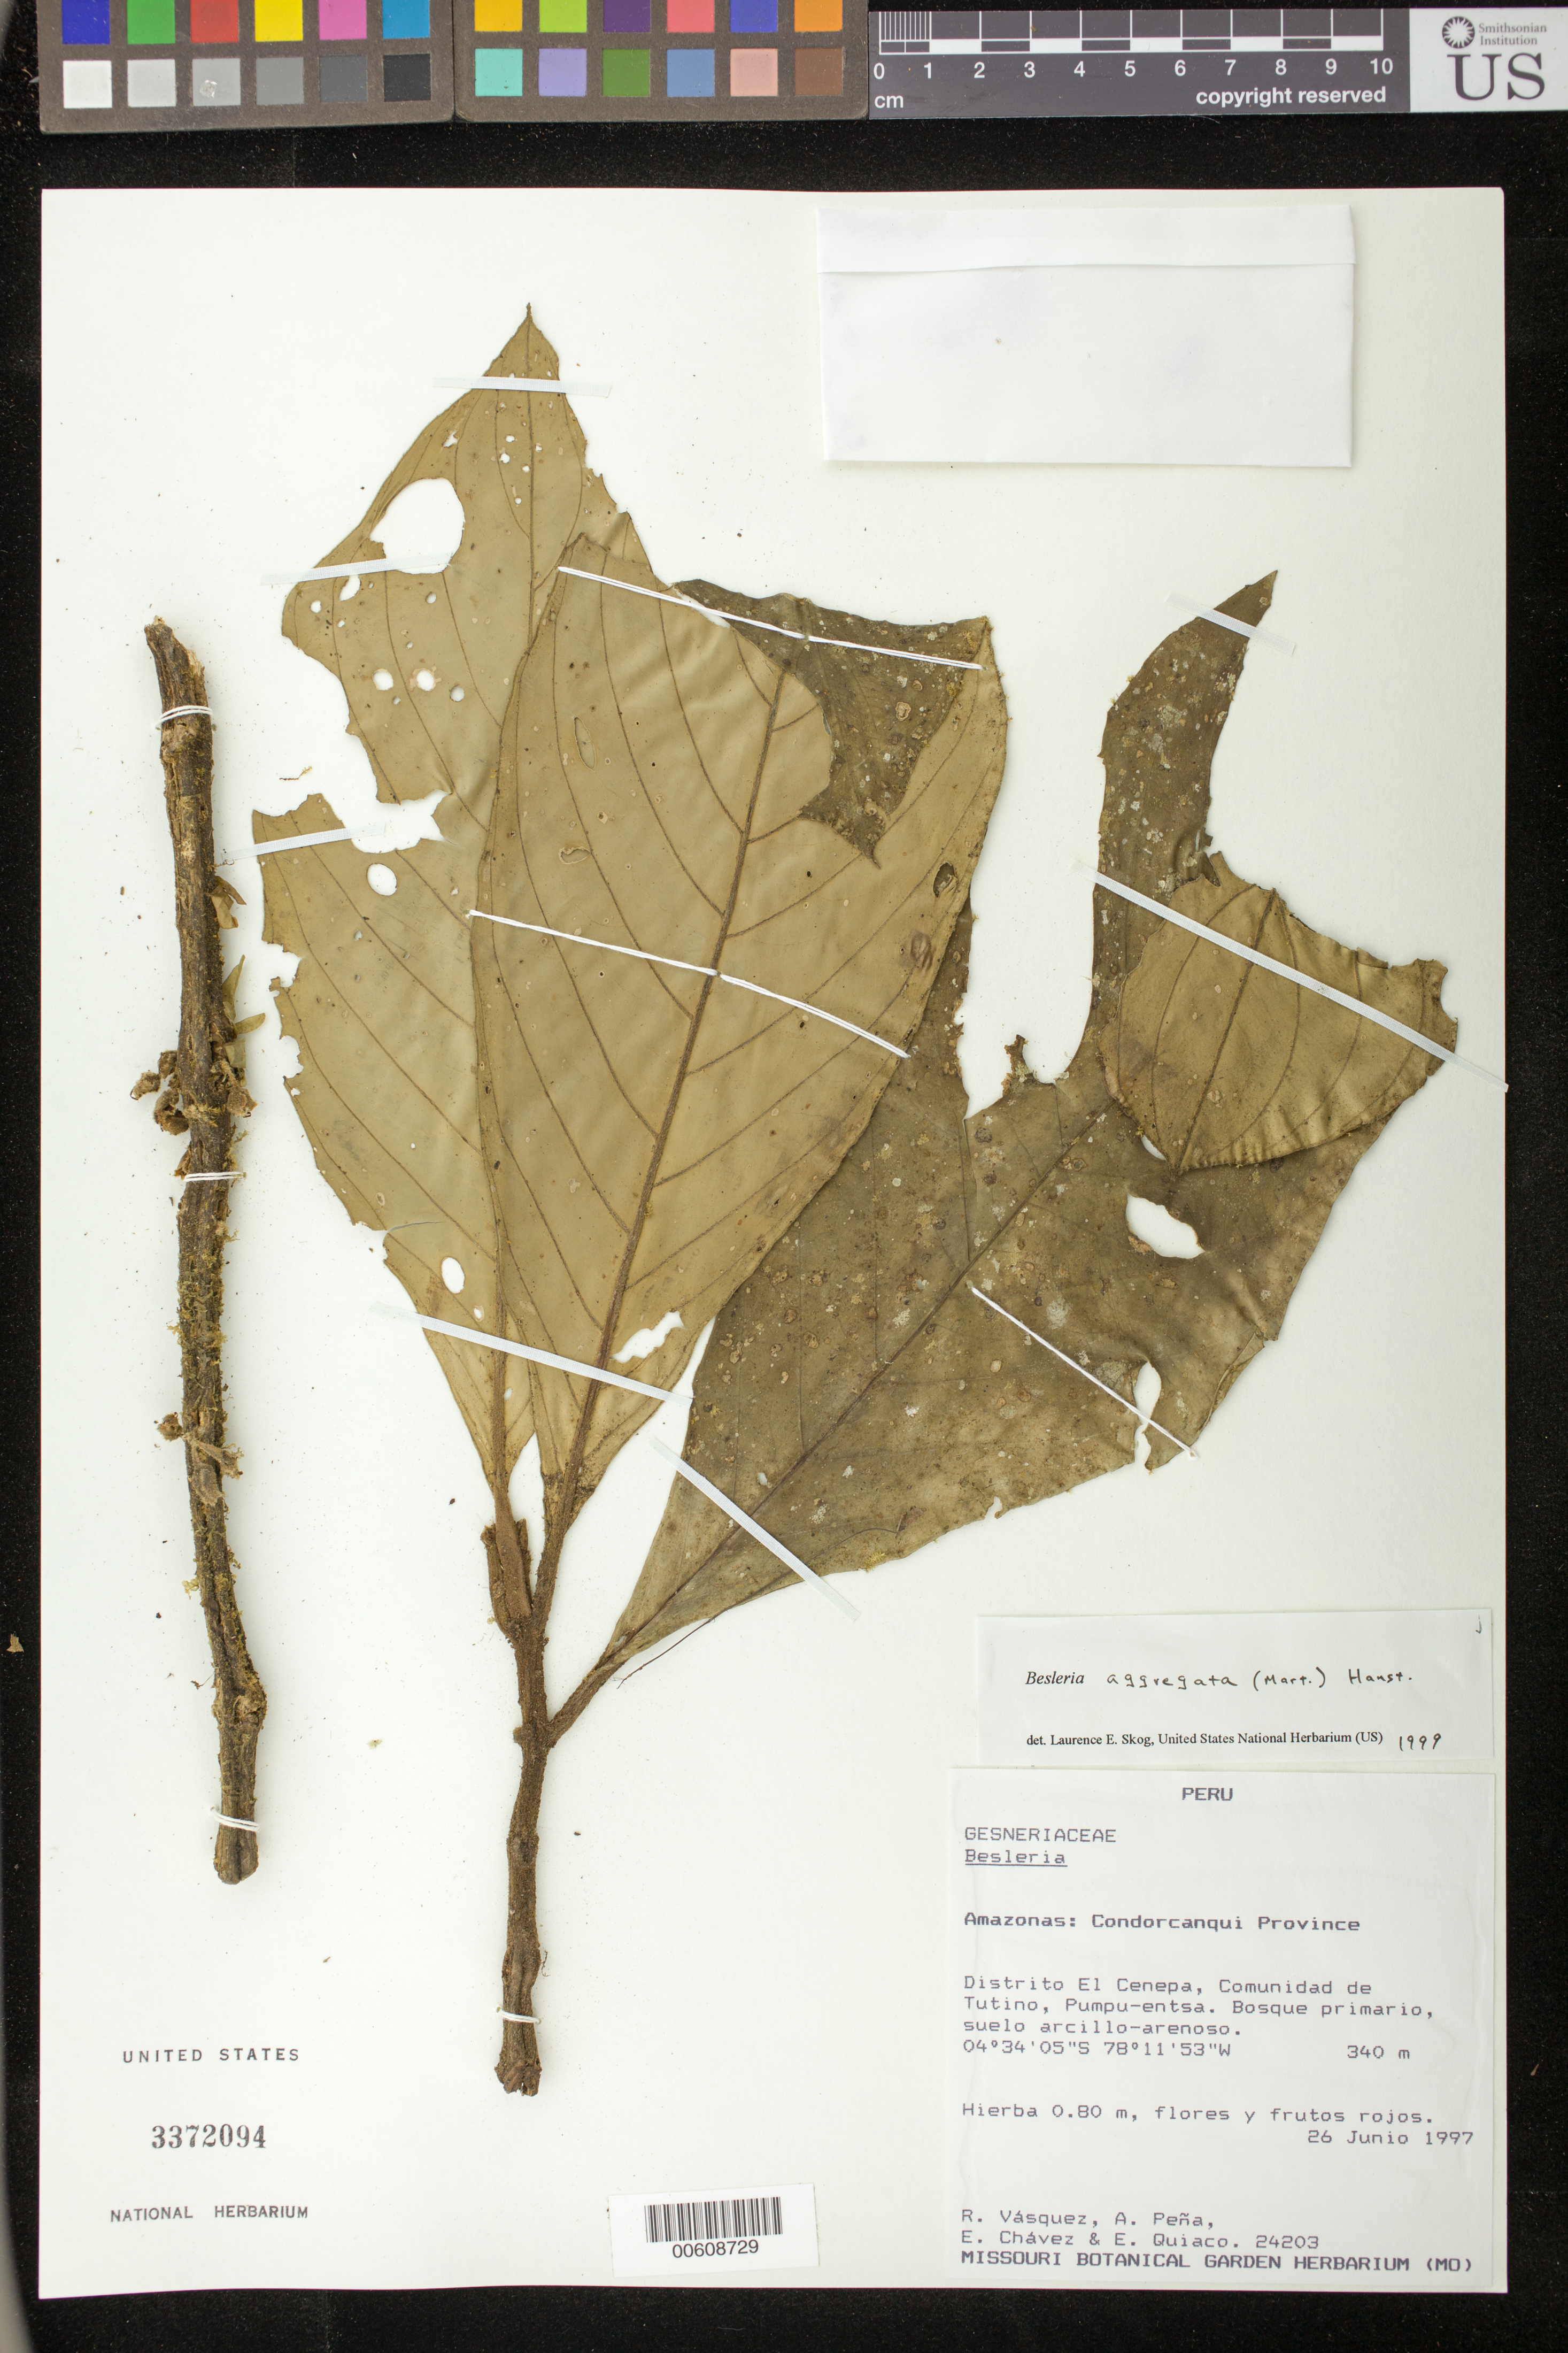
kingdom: Plantae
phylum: Tracheophyta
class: Magnoliopsida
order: Lamiales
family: Gesneriaceae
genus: Besleria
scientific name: Besleria aggregata var. aggregata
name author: (Mart.) Hanst.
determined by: Skog, Laurence E.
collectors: R. Vásquez, A. Peña, E. Chávez & E. Quiaco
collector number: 24203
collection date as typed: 26 Jun 1997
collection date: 1997-06-26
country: Peru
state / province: Amazonas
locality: Prov. Condorcanqui; Dtto. El Cenepa, comunidad de Tutino, Pumpu-entsa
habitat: Bosque primario, suelo arcillo-arenoso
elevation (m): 340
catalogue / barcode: US 3372094